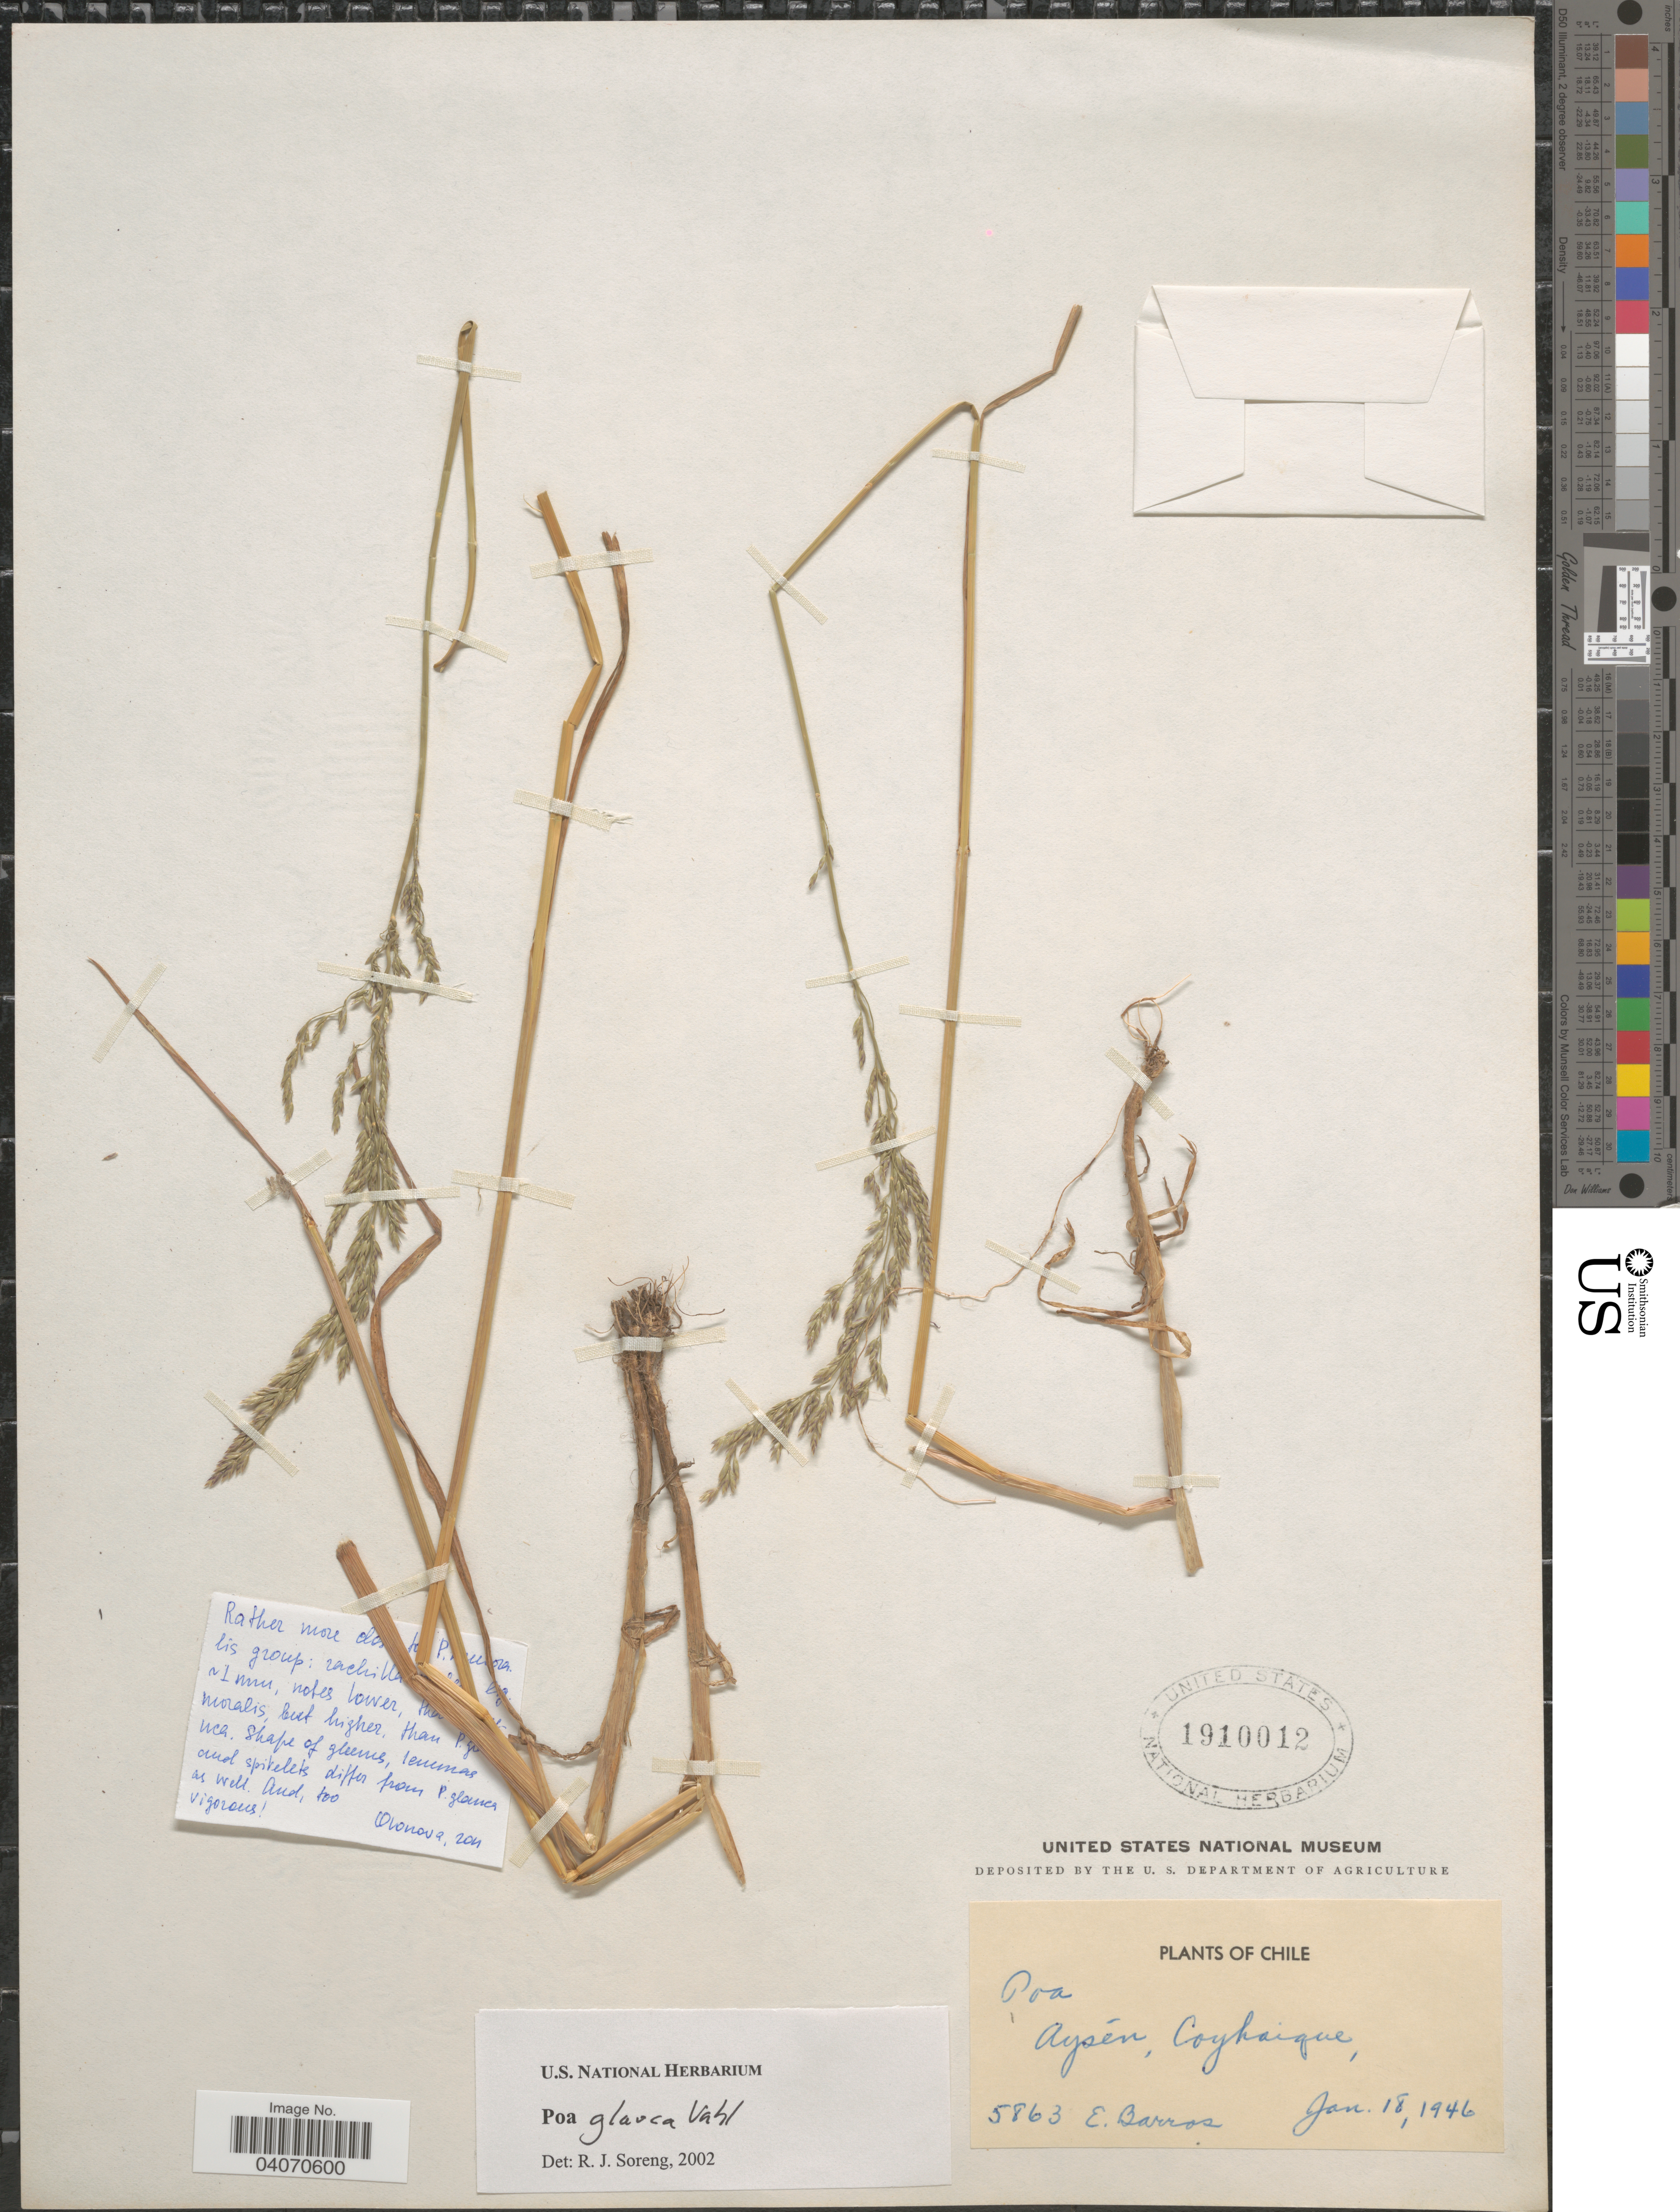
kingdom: Plantae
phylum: Tracheophyta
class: Liliopsida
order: Poales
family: Poaceae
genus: Poa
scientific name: Poa glauca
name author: Vahl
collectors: E. Barros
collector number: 5863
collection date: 1946-01-18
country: Chile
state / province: Aisén (XI)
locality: Aysén, Coyhaique.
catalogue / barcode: US 1910012